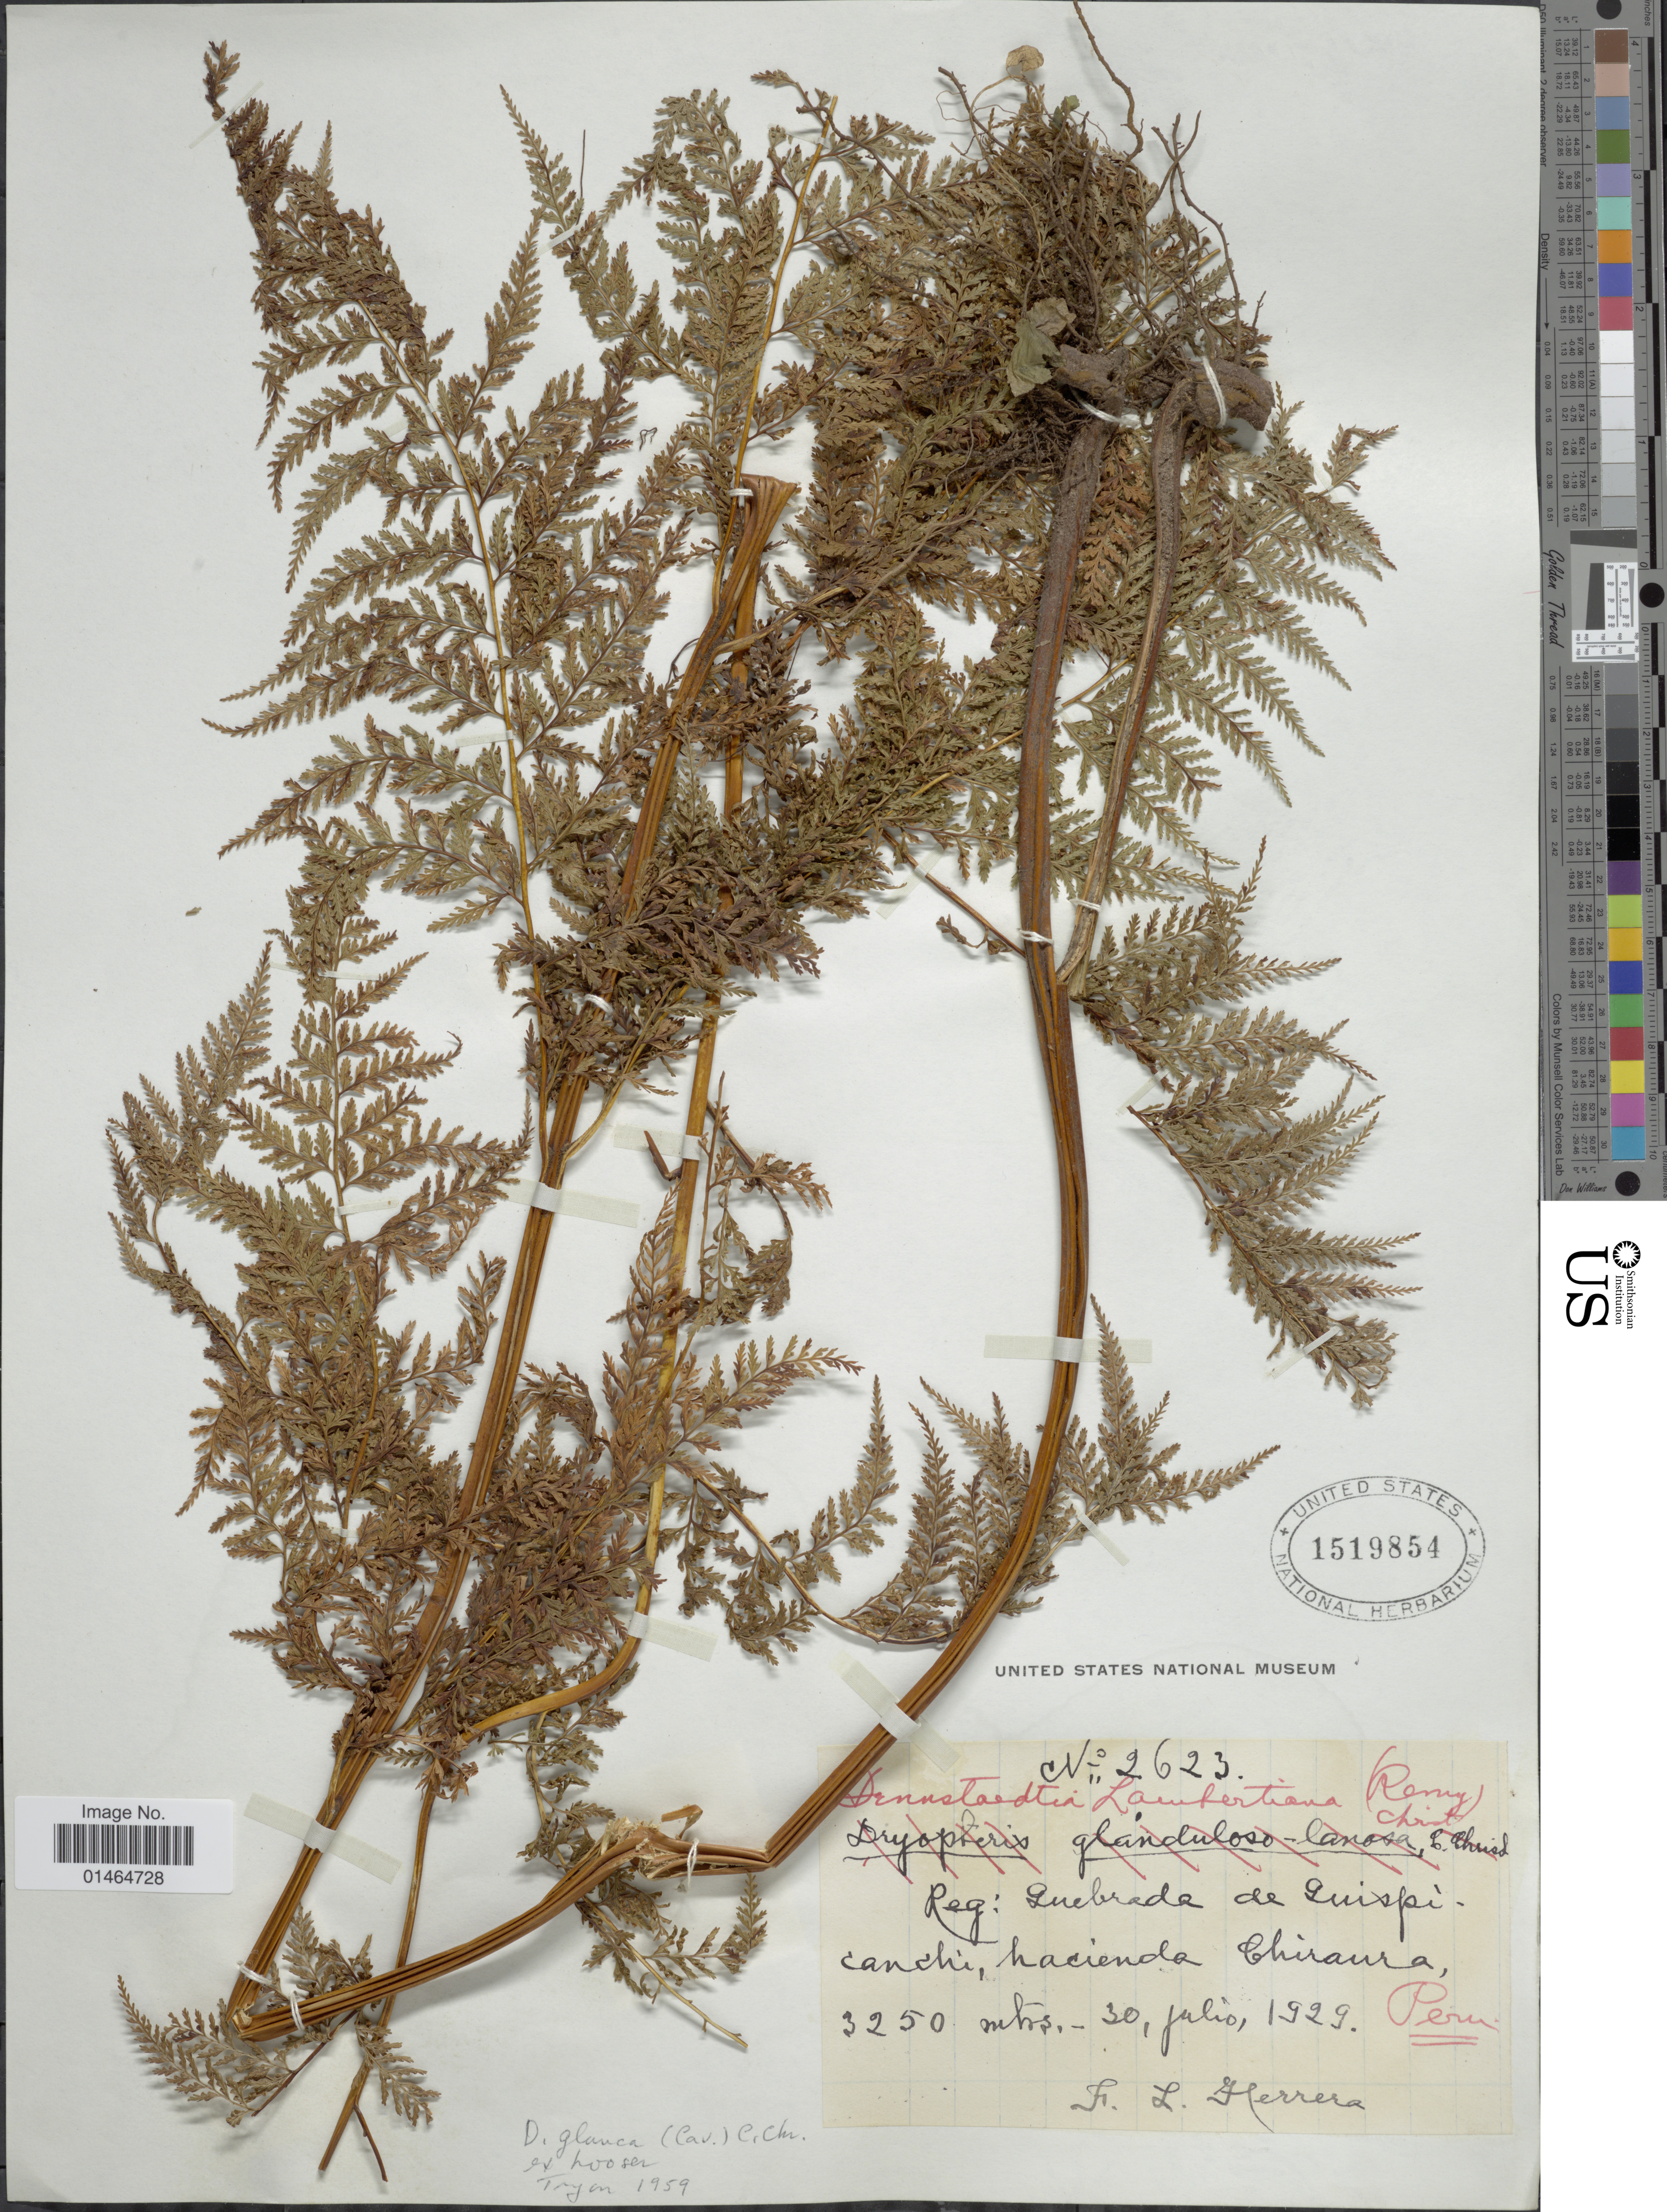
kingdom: Plantae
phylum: Tracheophyta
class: Polypodiopsida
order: Polypodiales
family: Dennstaedtiaceae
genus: Dennstaedtia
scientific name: Dennstaedtia glauca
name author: (Cav.) C. Chr.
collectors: F. L. Herrera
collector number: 3250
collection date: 1929-07-30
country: Peru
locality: Reg: Quebrada de Guispi, canchi, hacienda Chiraura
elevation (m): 3250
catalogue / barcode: US 1519854